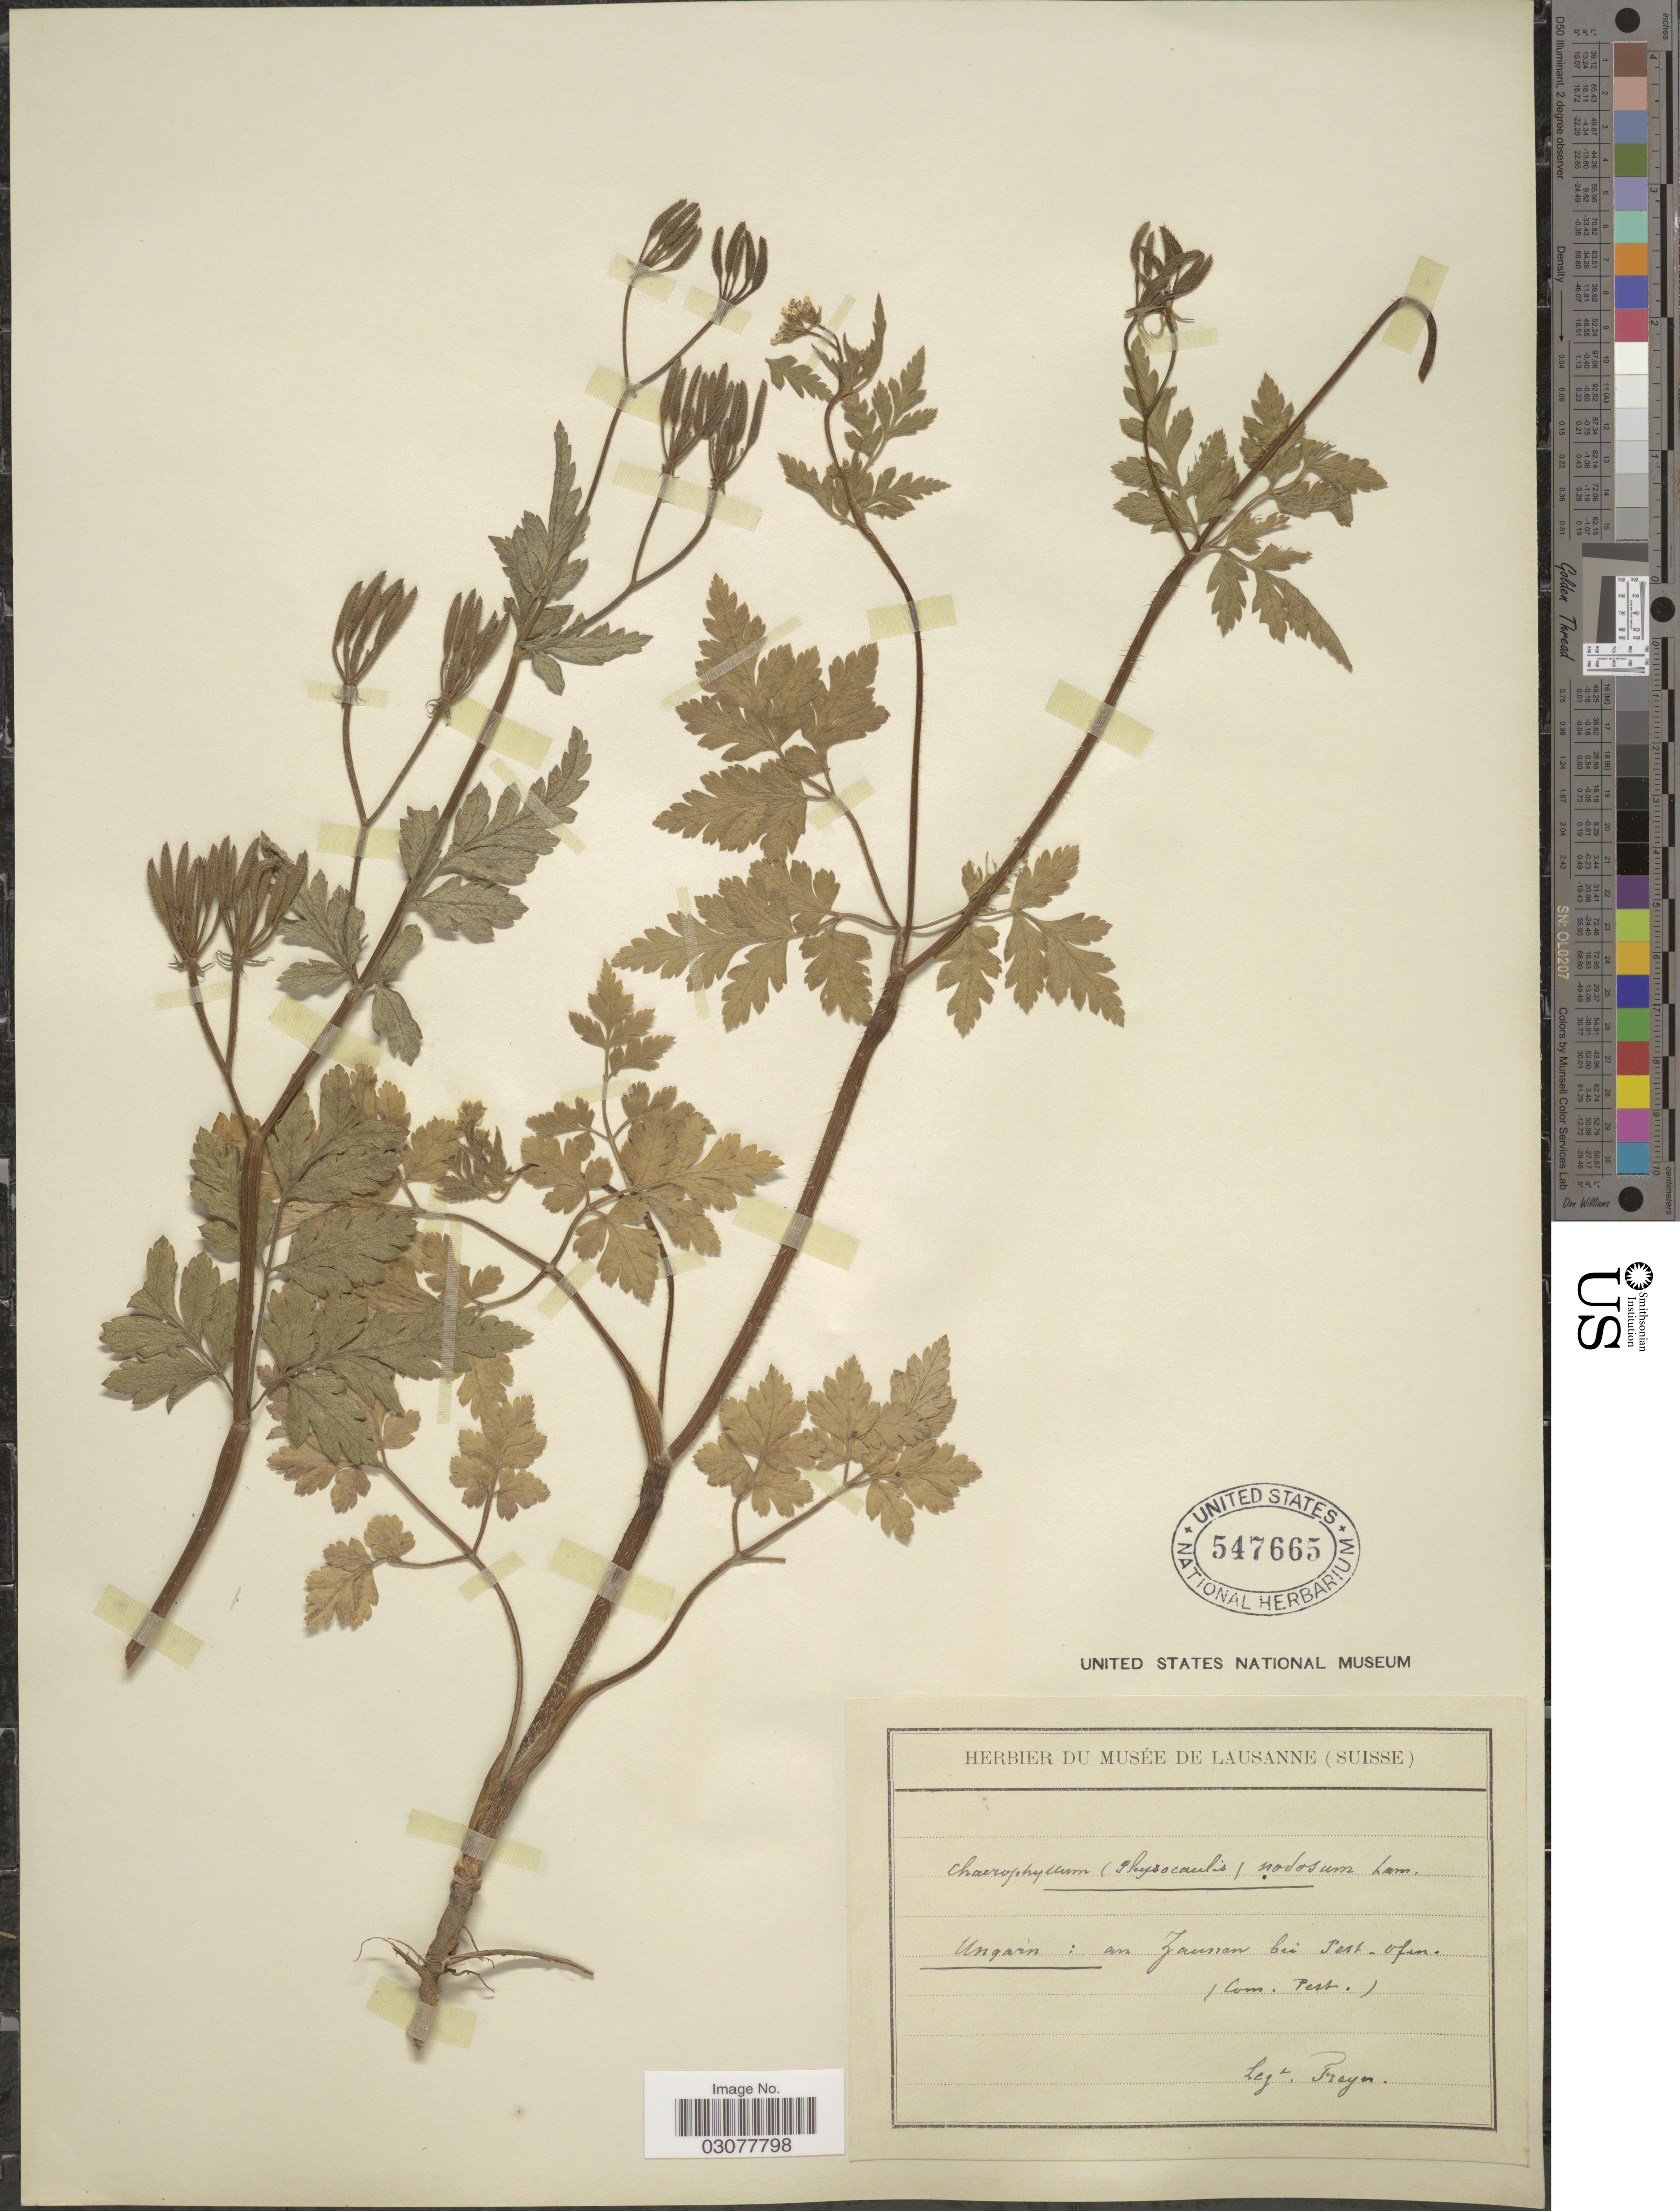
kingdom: Plantae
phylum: Tracheophyta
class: Magnoliopsida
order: Apiales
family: Apiaceae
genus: Chaerophyllum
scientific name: Chaerophyllum nodosum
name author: (L.) Crantz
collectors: J. Freyn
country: Hungary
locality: Ungarn: an Zannen bei Pest-Ofan.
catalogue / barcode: US 547665